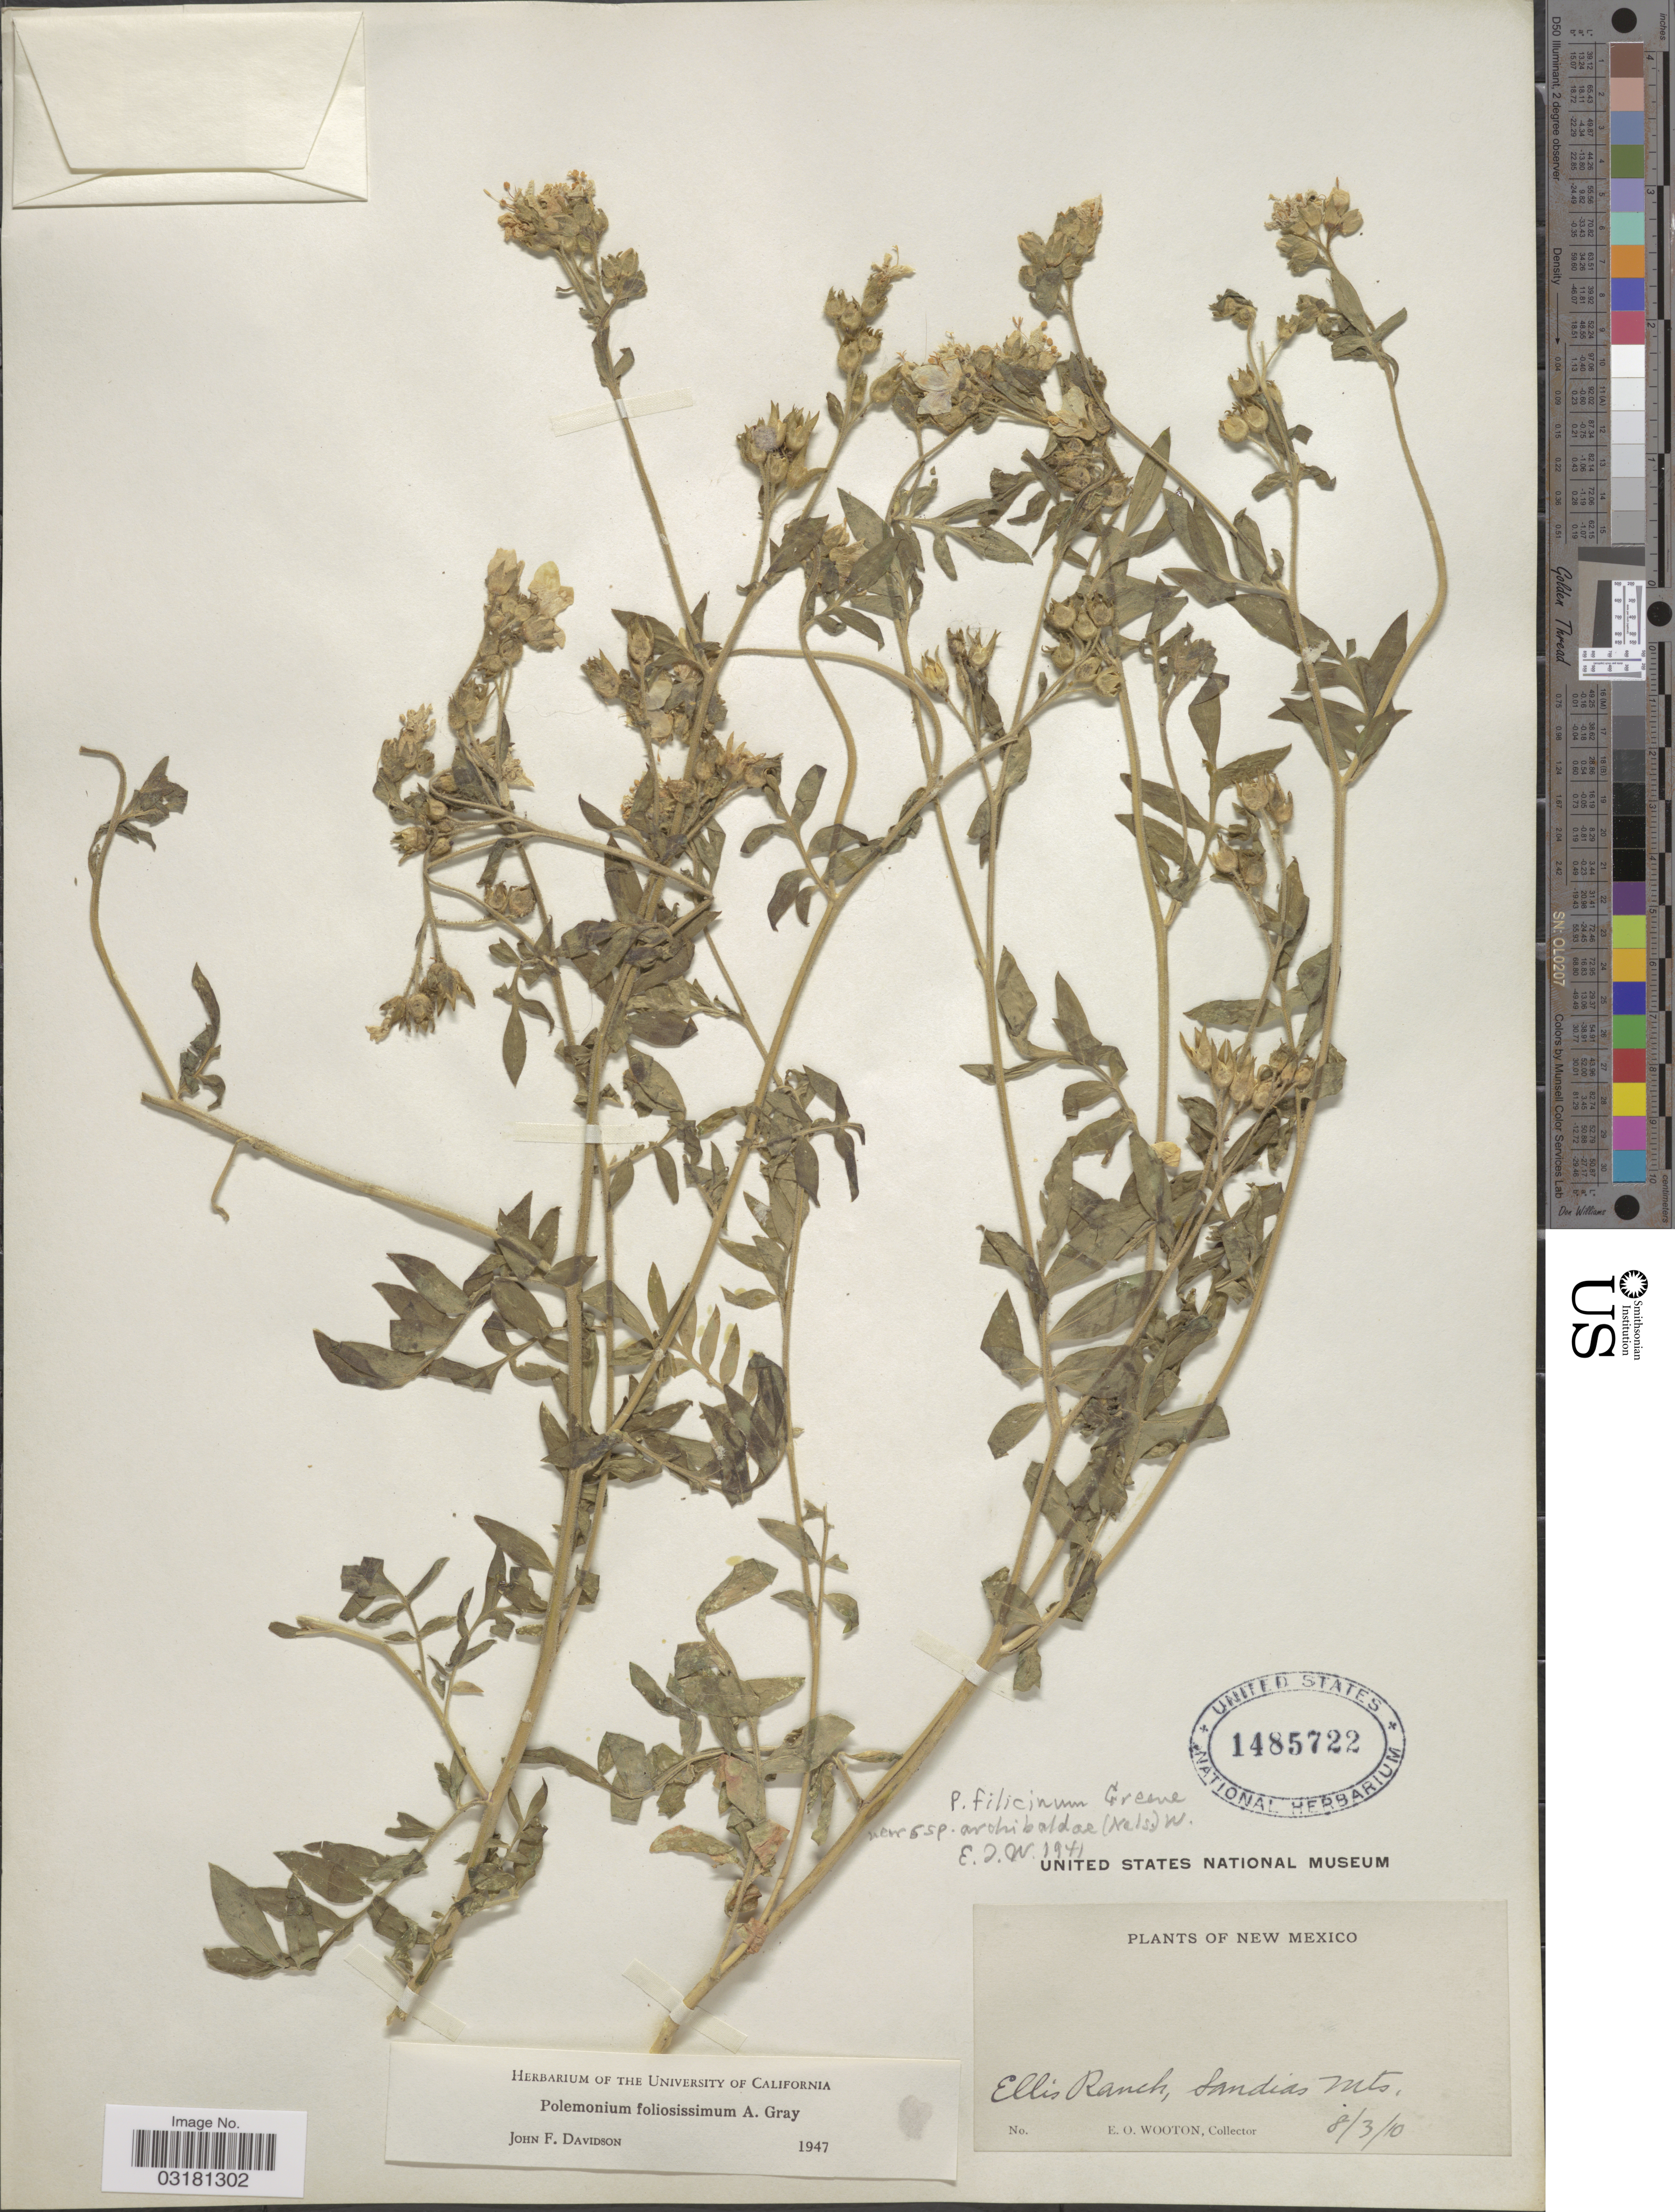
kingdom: Plantae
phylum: Tracheophyta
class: Magnoliopsida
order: Ericales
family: Polemoniaceae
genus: Polemonium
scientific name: Polemonium foliosissimum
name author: A. Gray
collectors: E. O. Wooton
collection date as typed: Transcribed d/m/y: 3/8/10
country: United States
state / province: New Mexico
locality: Ellis Ranch, Sandias Mts.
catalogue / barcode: US 1485722